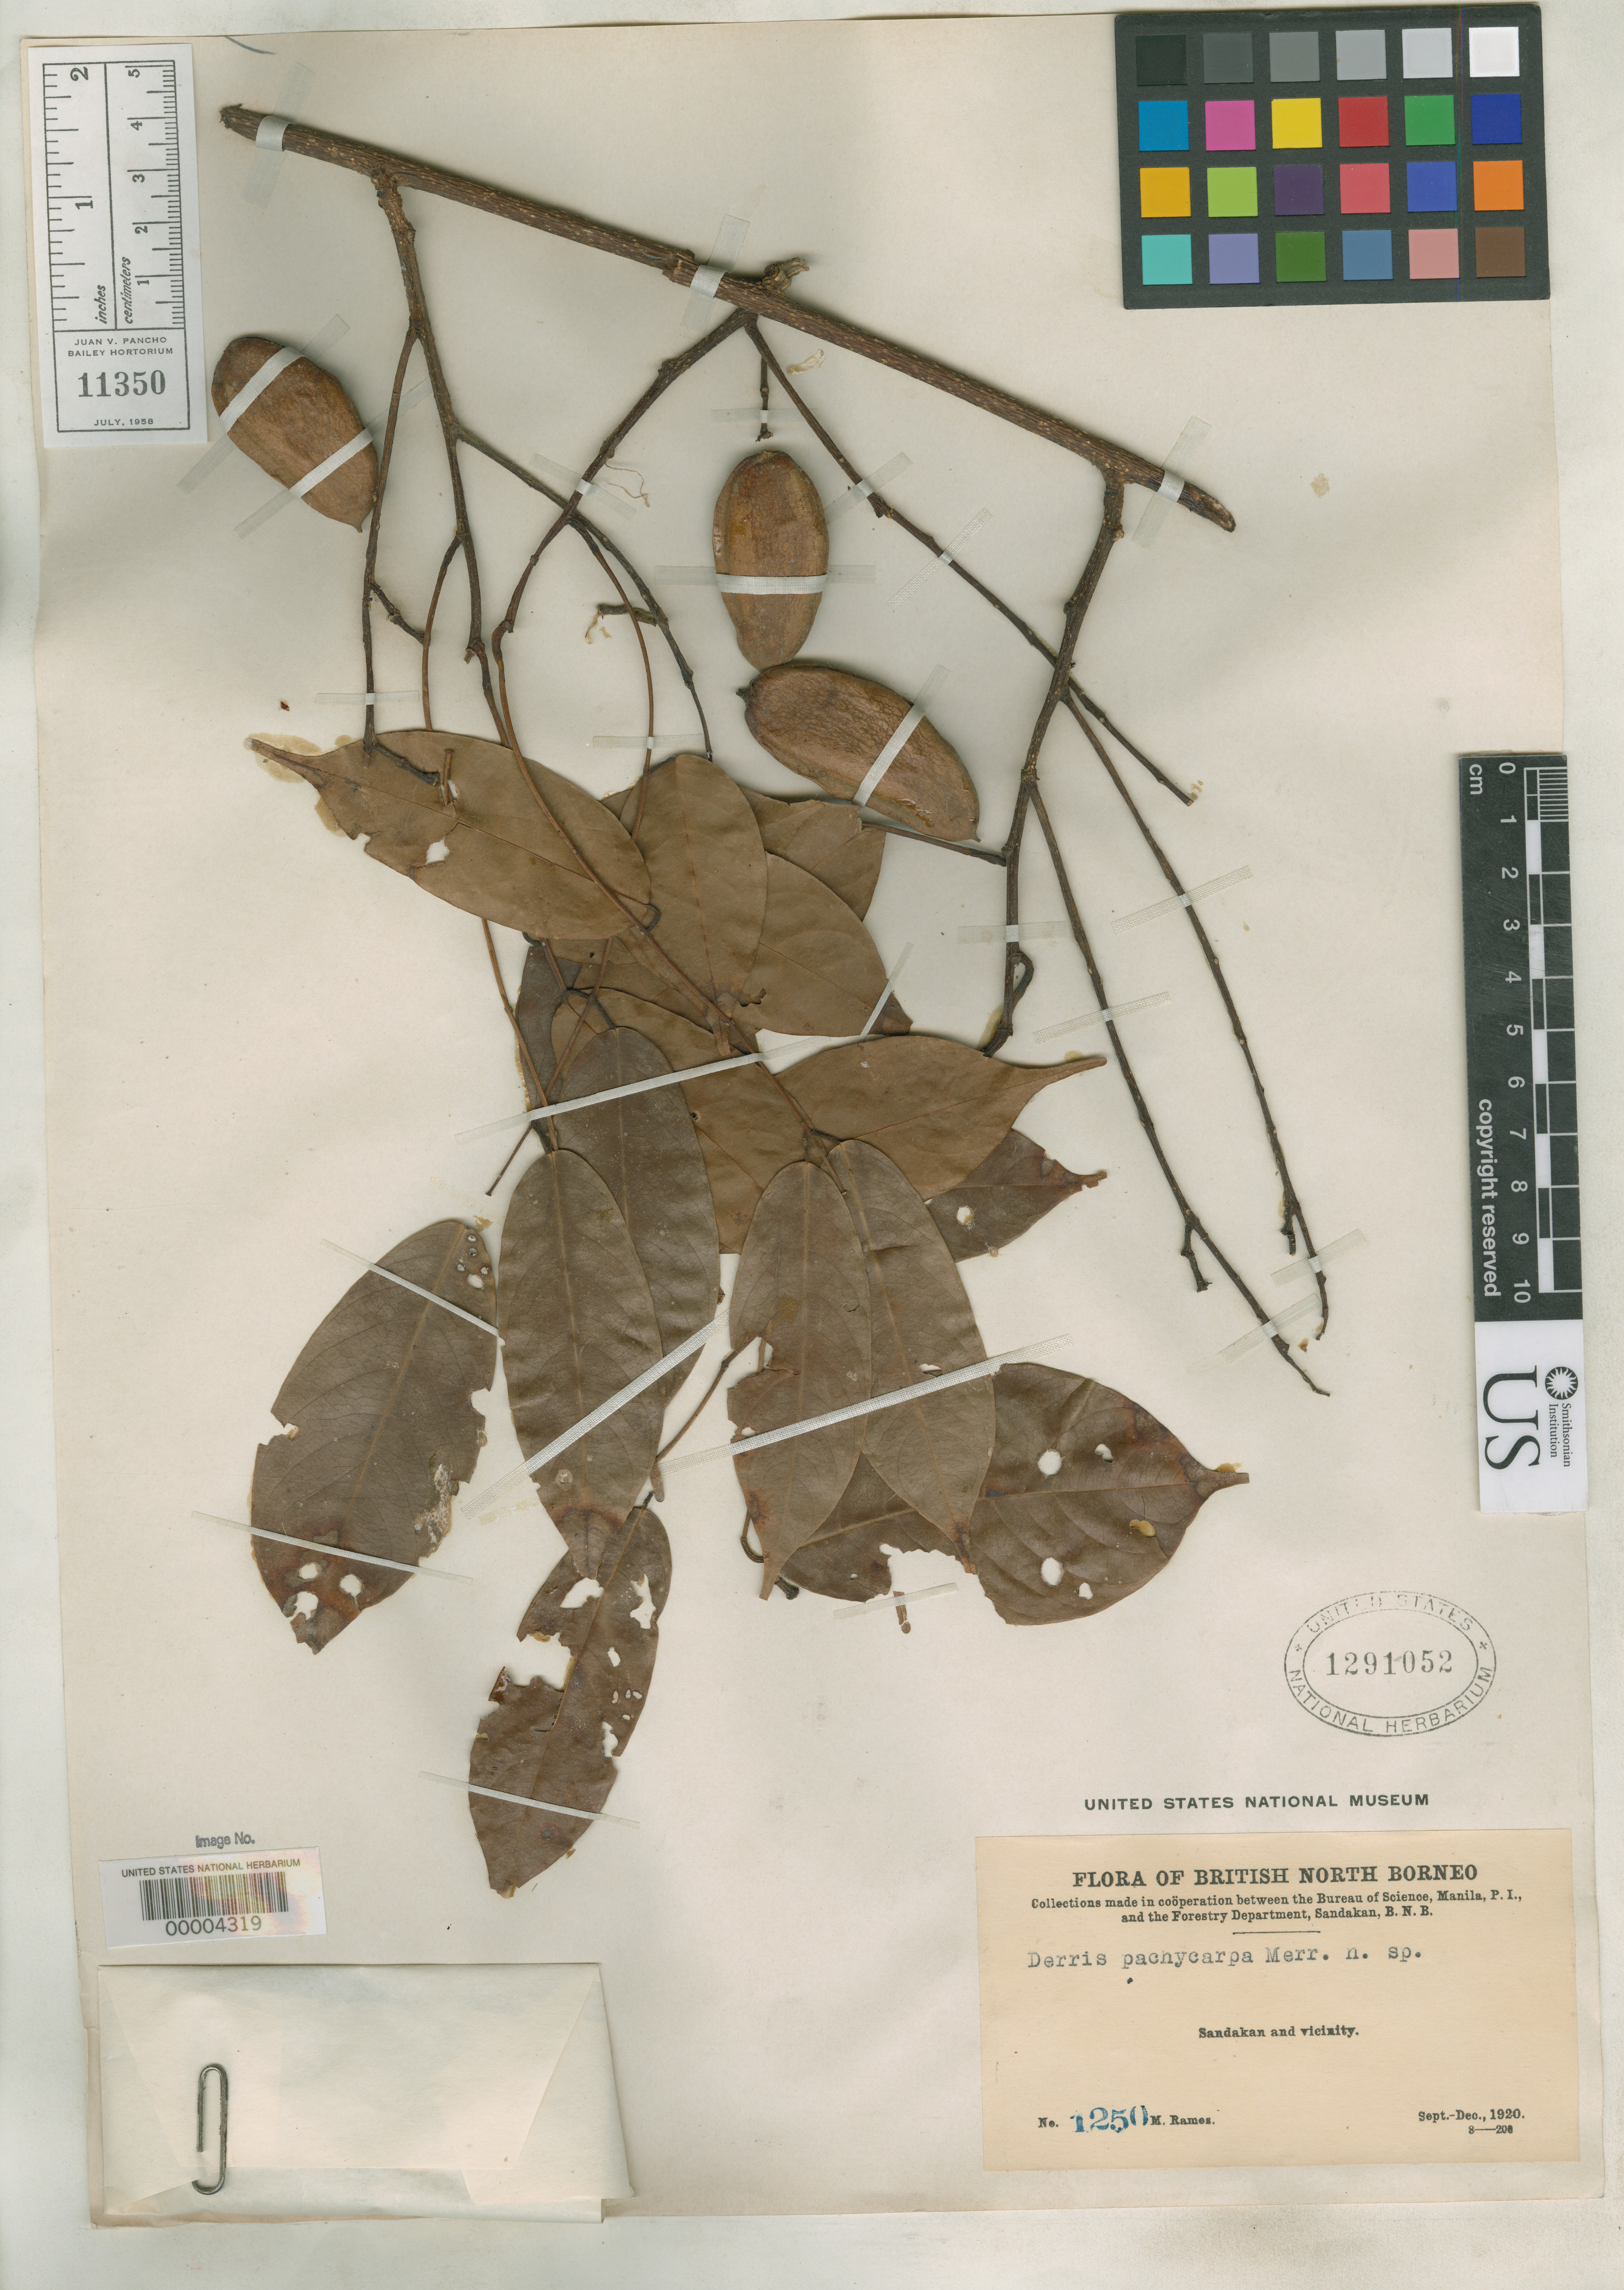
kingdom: Plantae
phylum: Tracheophyta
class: Magnoliopsida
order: Fabales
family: Fabaceae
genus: Derris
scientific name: Derris pachycarpa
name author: Merr.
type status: Isotype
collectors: M. Ramos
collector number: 1250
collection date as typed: Sep 1920 to -- Dec 1920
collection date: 1920-09/1920-12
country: Malaysia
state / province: Sabah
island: Borneo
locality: Sandakan and vicinity.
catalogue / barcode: US 1291052